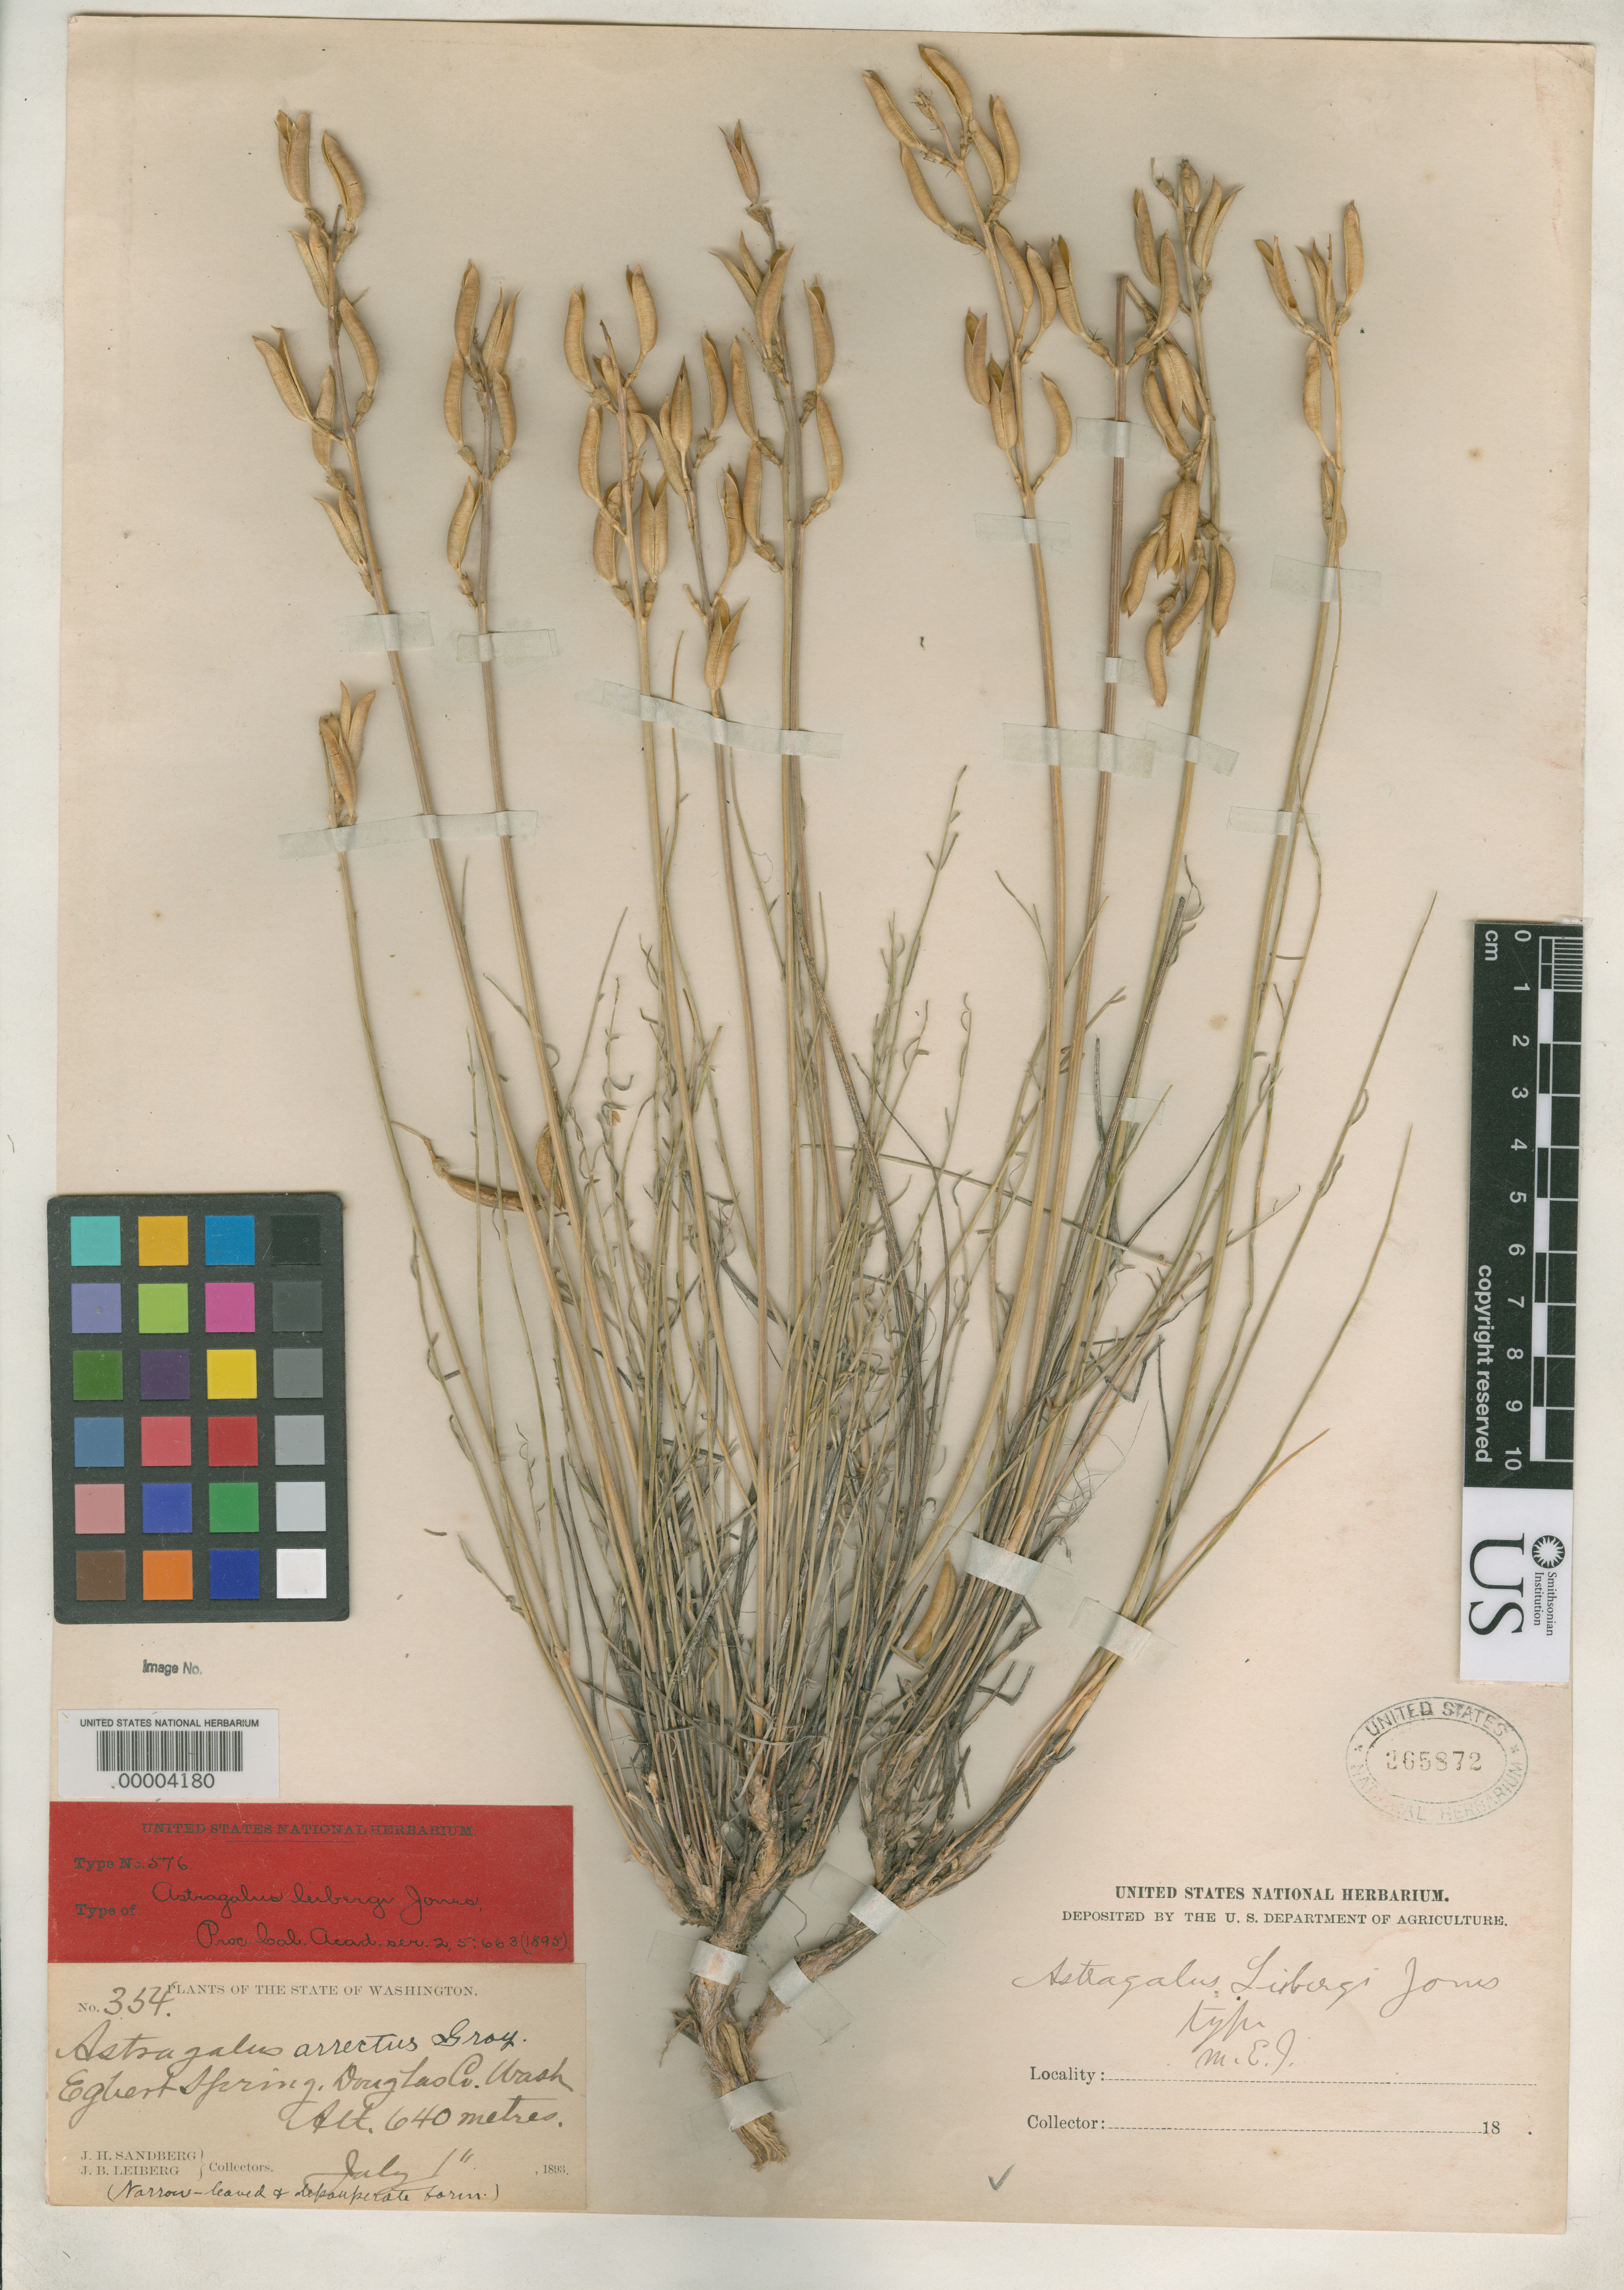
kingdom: Plantae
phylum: Tracheophyta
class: Magnoliopsida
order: Fabales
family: Fabaceae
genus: Astragalus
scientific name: Astragalus leibergi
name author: M.E. Jones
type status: Holotype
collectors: J. H. Sandberg & J. Leiberg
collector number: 354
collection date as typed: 01 Jul 1893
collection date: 1893-07-01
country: United States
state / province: Washington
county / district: Douglas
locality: Egbert Spring.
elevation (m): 1067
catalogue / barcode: US 365872